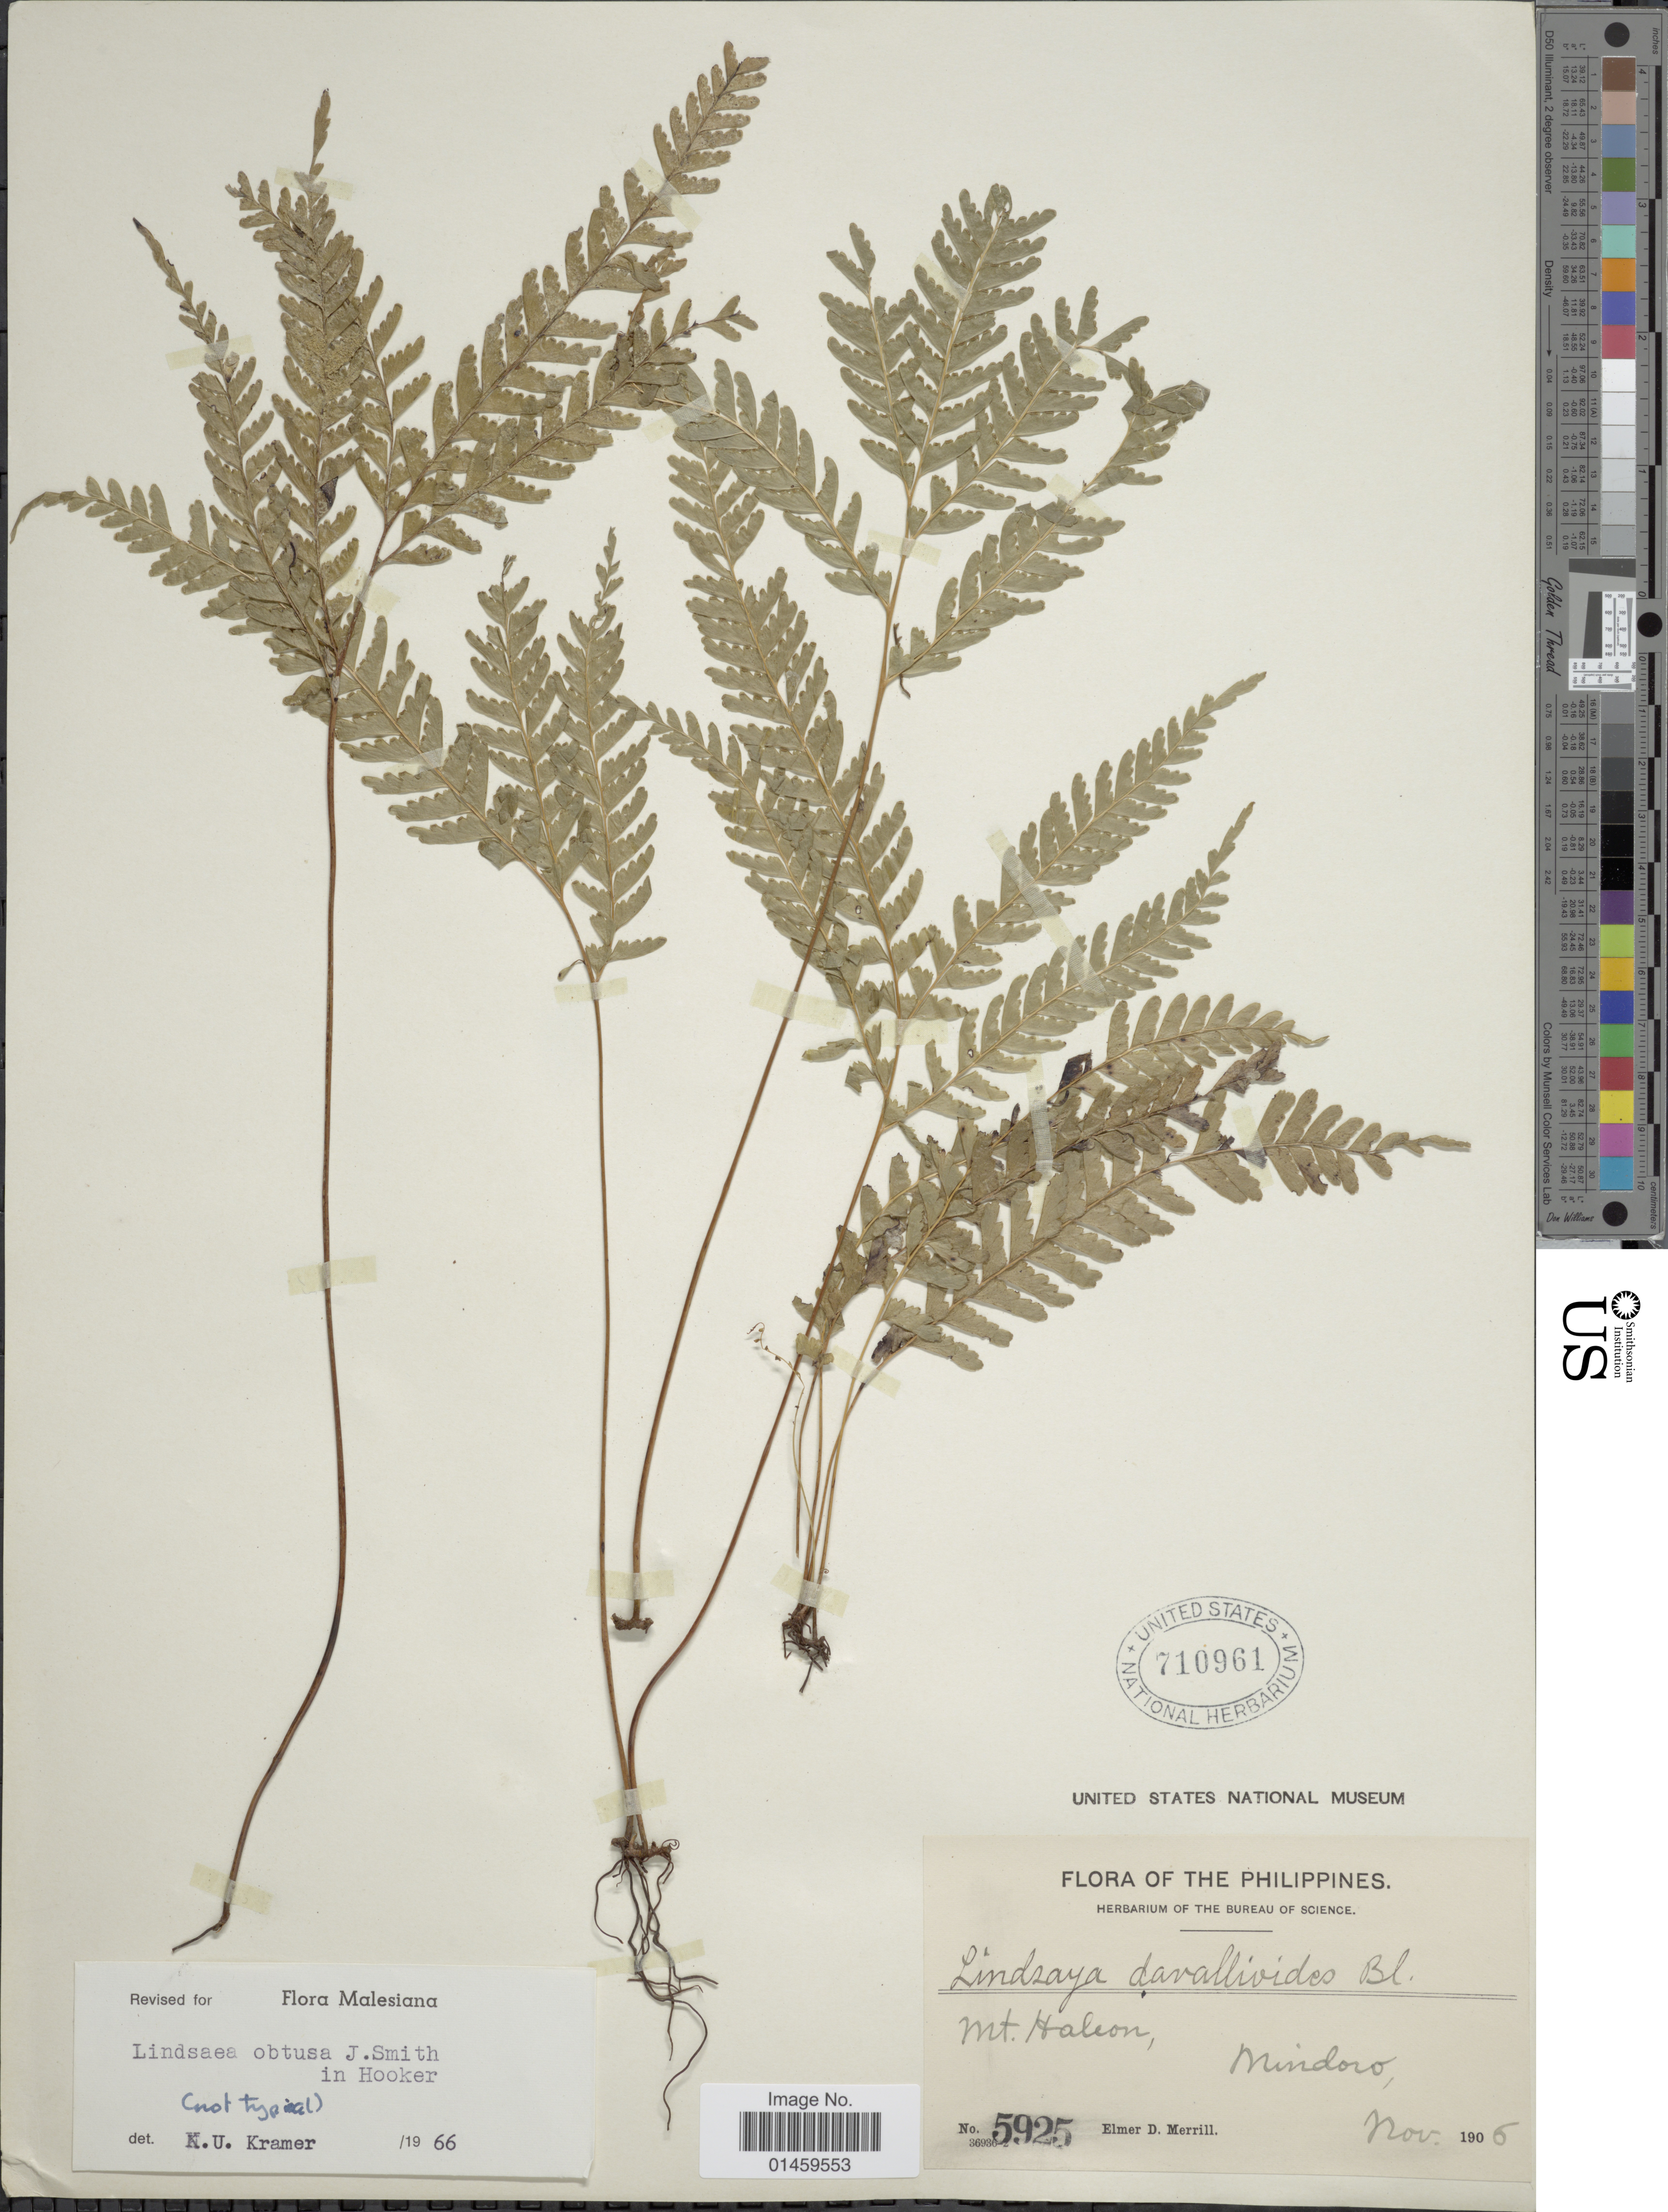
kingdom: Plantae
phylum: Tracheophyta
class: Polypodiopsida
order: Polypodiales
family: Lindsaeaceae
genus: Lindsaea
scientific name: Lindsaea obtusa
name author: J. Sm. ex Hook.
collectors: E. D. Merrill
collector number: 5925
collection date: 1906-11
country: Philippines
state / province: Mimaropa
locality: Mt. Haleon, Mindoro.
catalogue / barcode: US 710961